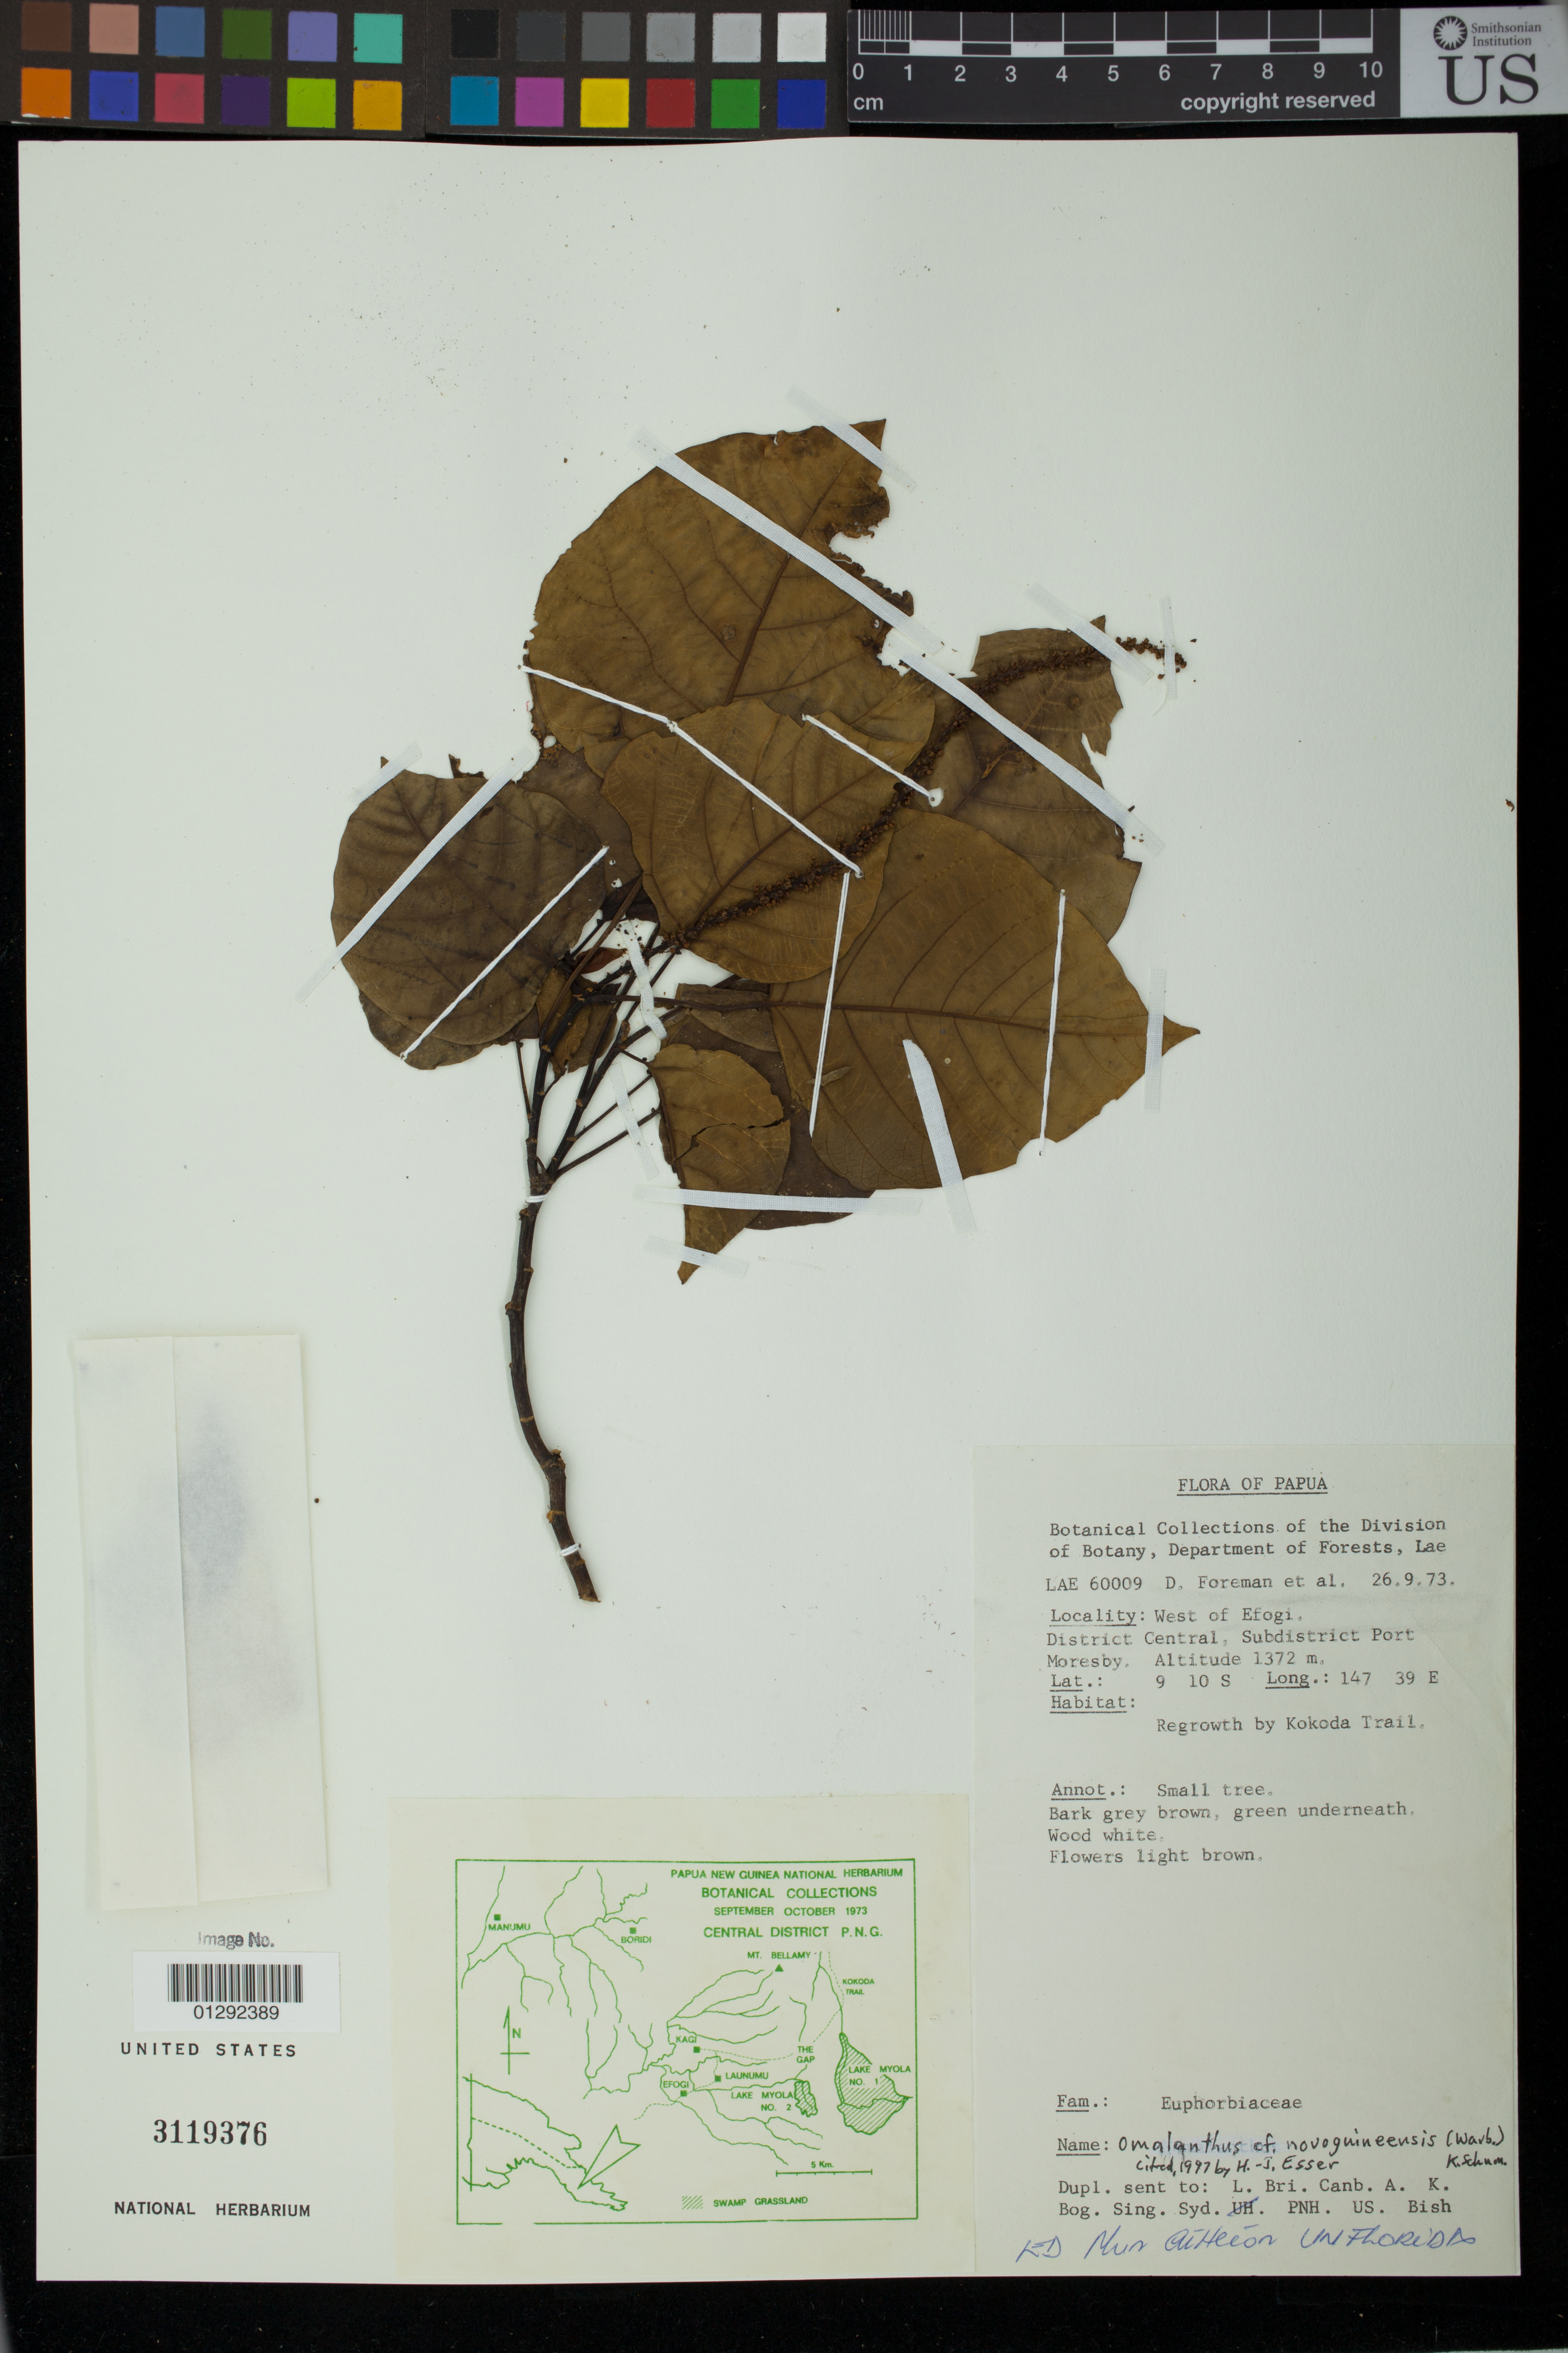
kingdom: Plantae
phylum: Tracheophyta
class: Magnoliopsida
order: Malpighiales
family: Euphorbiaceae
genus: Homalanthus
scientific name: Homalanthus novoguineensis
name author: (Warb.) K. Schum.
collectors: D. Foreman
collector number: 60009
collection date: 1973-09-26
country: Papua New Guinea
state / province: Central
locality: West of Efogi. District Central, subdistrict Port Moresby.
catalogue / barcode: US 3119376